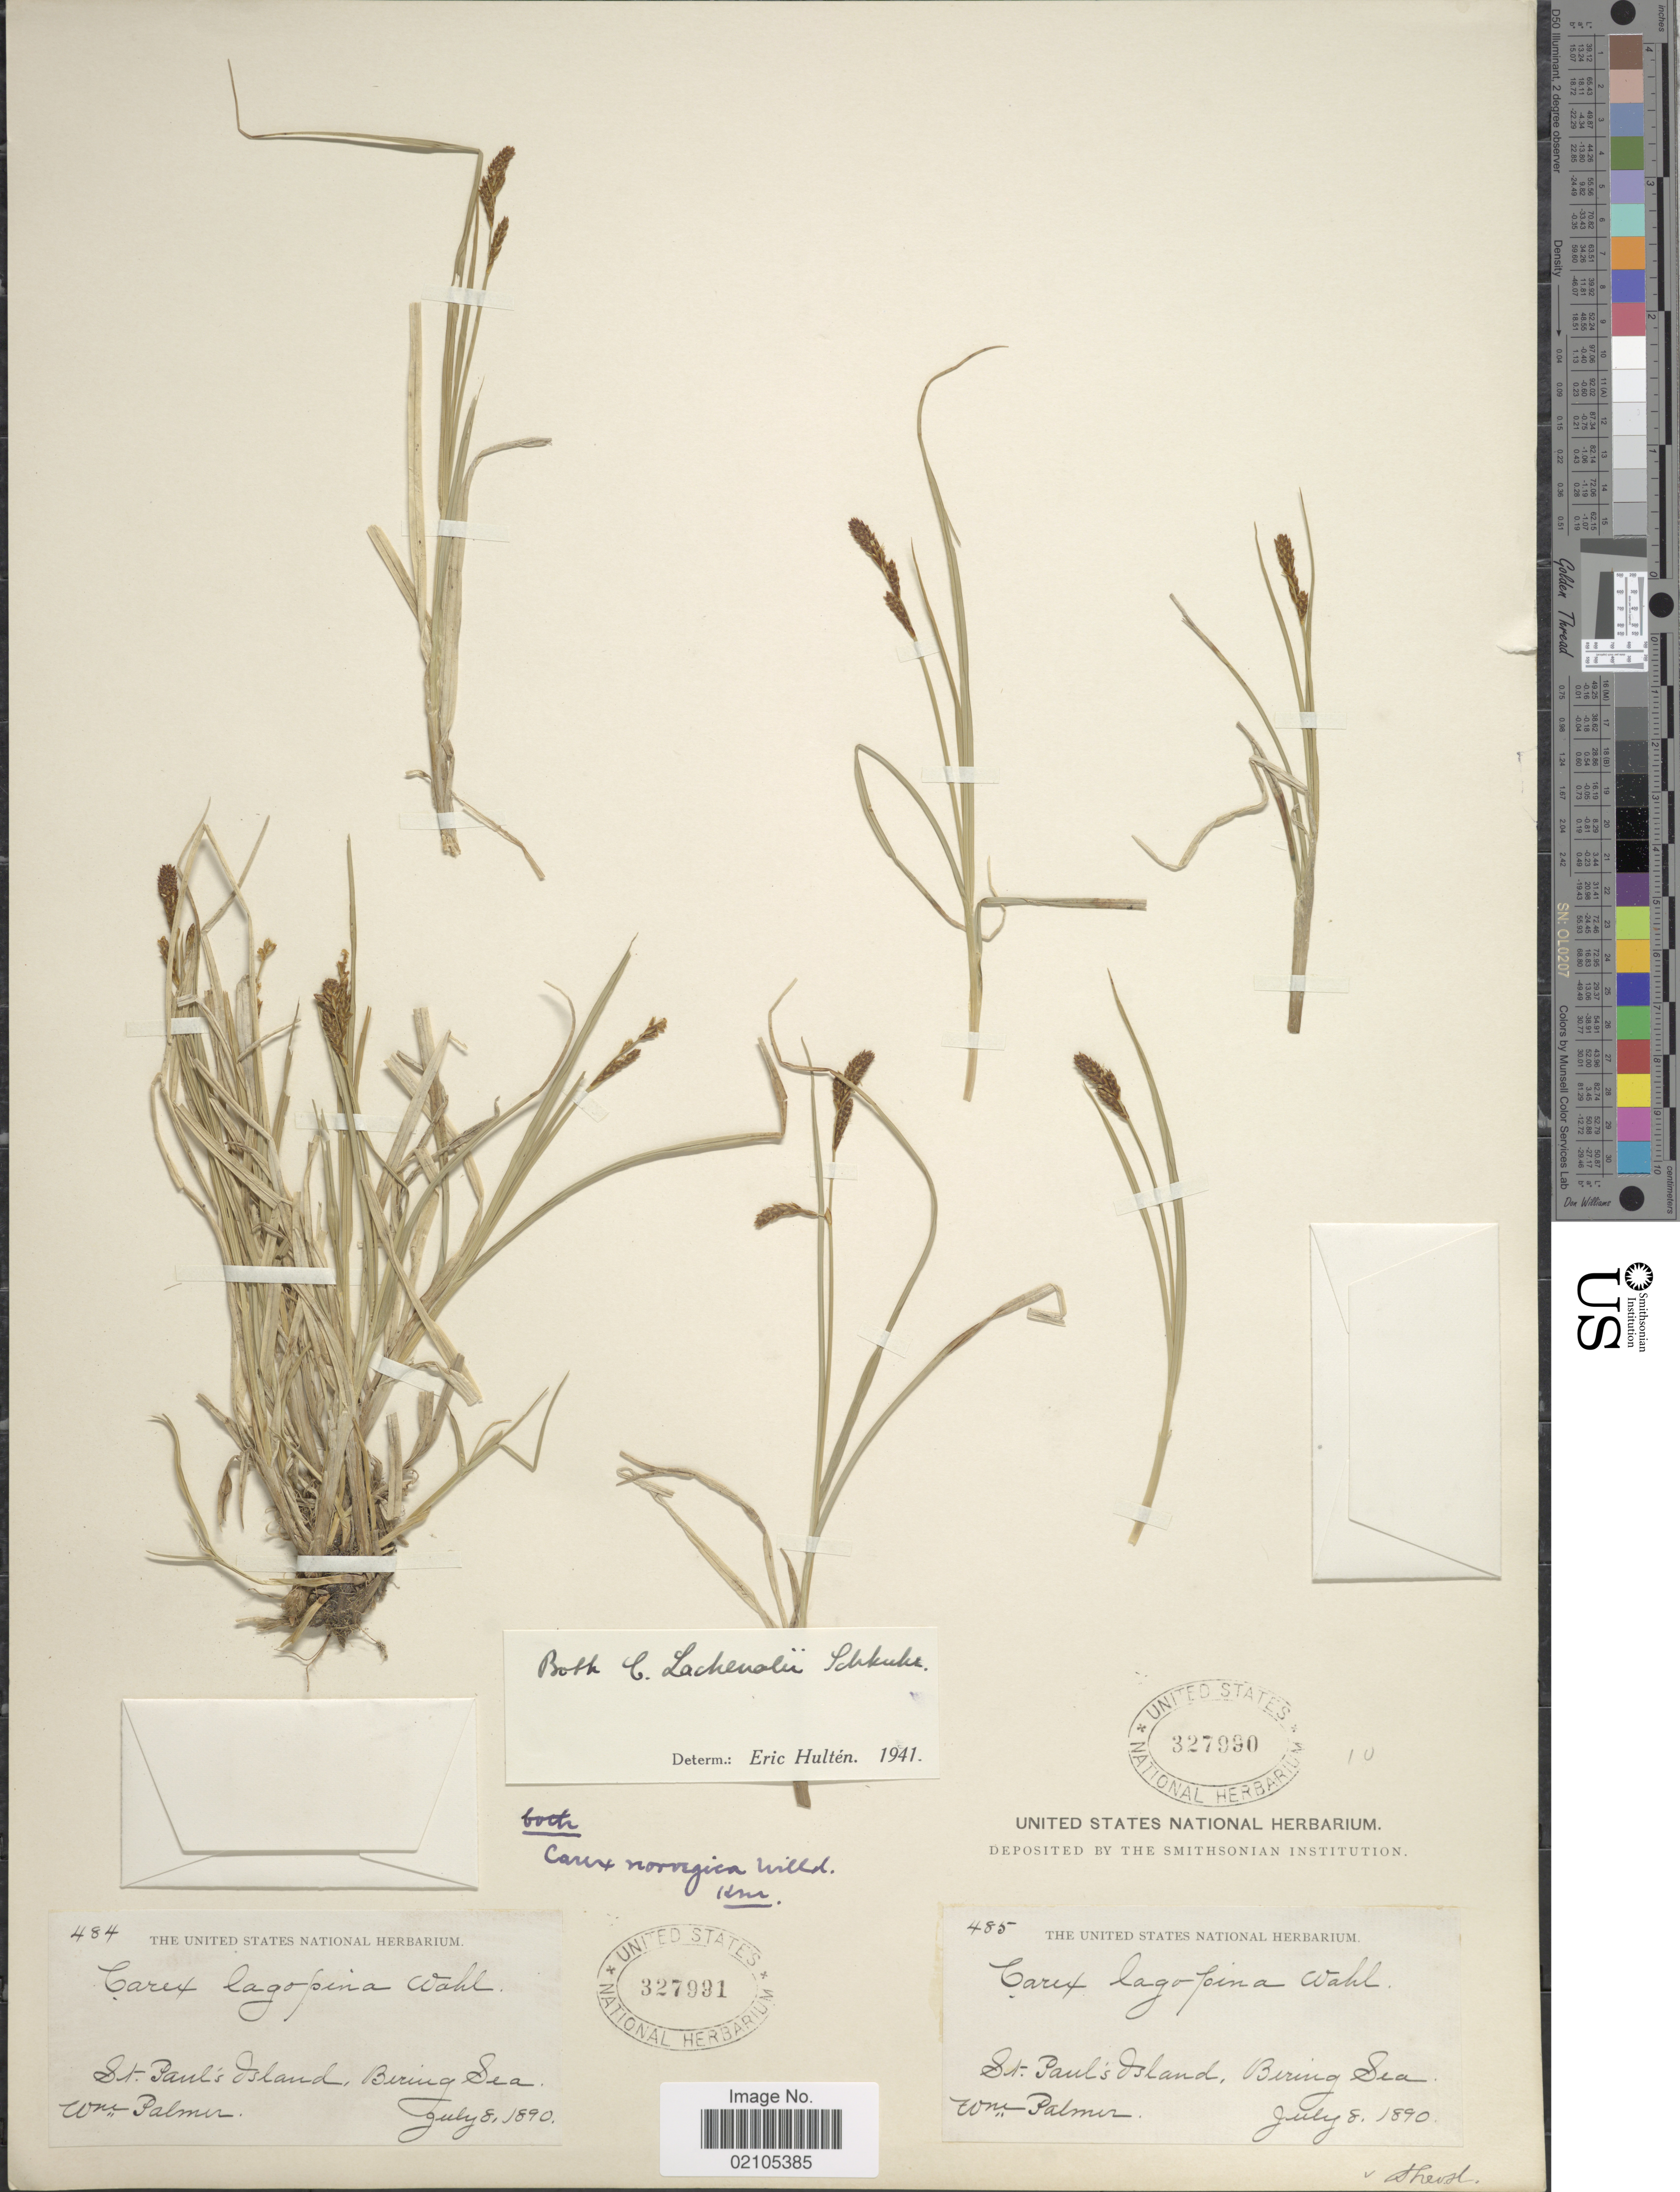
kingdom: Plantae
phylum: Tracheophyta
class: Liliopsida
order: Poales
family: Cyperaceae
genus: Carex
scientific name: Carex lachenalii subsp. lachenalii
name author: Schkuhr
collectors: W. Palmer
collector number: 485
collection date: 1890-07-08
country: United States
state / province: Alaska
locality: St. paul's Island, Bering Sea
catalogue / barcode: US 327991-2